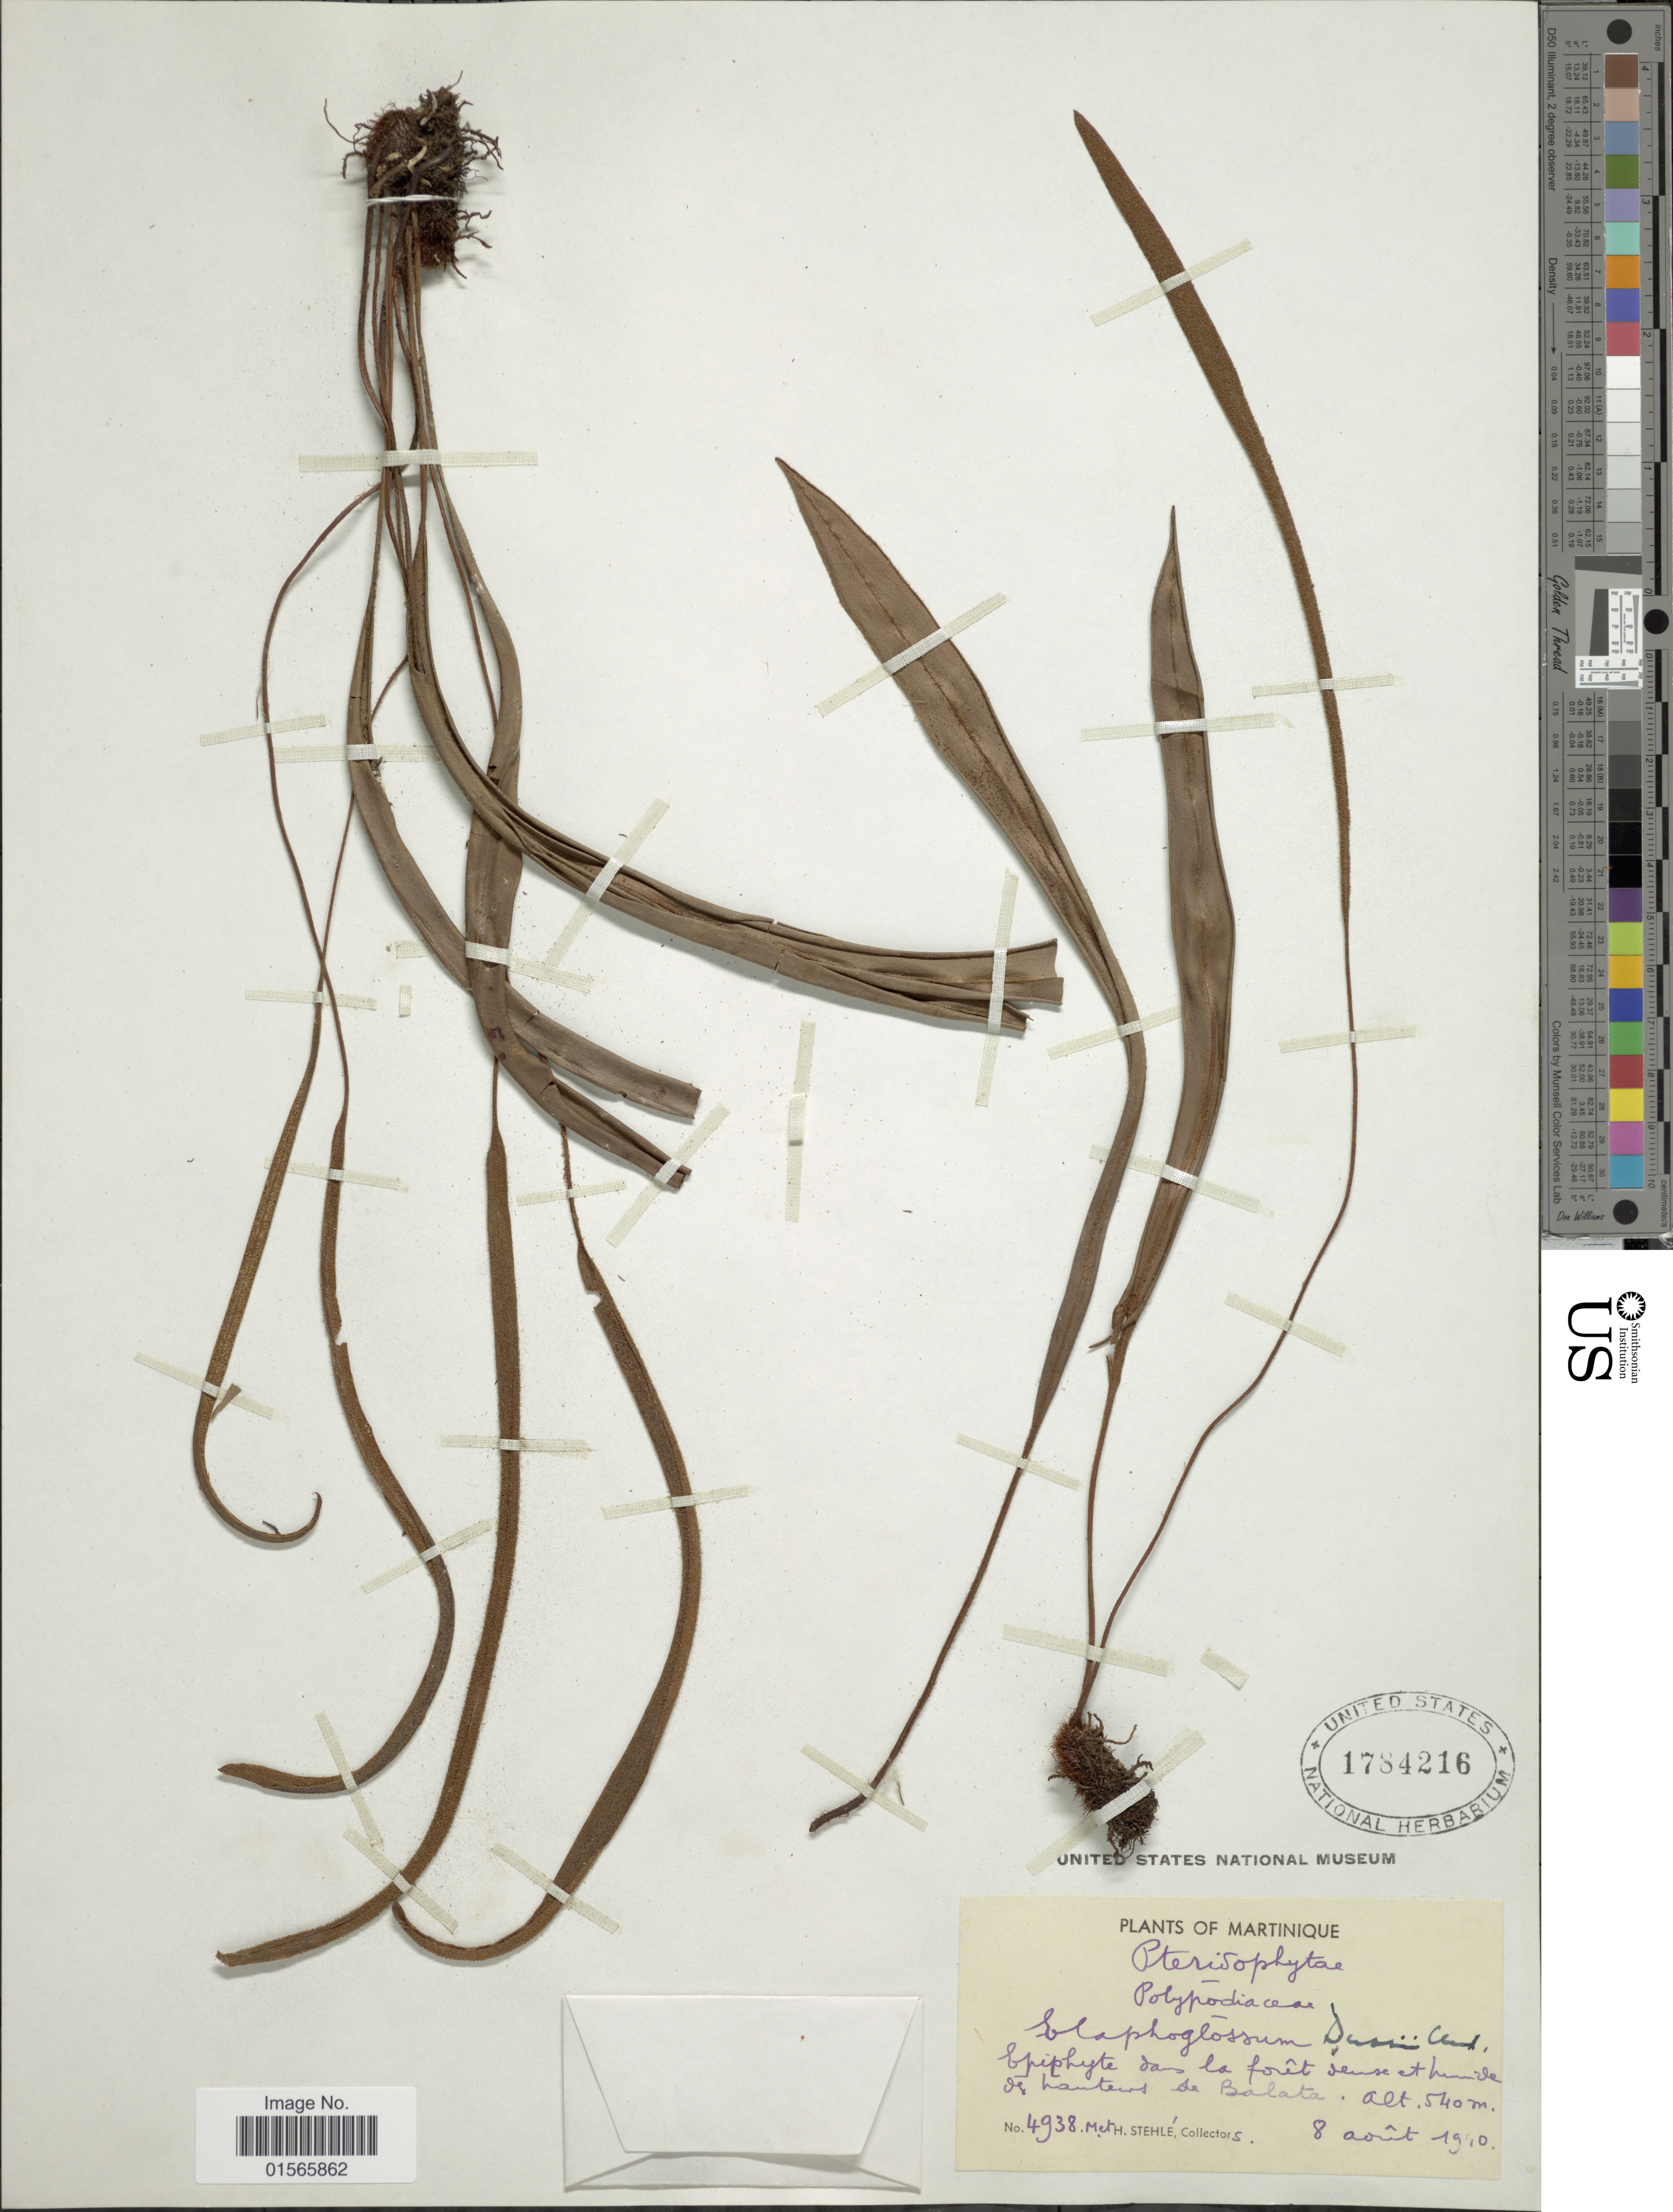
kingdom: Plantae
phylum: Tracheophyta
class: Polypodiopsida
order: Polypodiales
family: Dryopteridaceae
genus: Elaphoglossum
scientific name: Elaphoglossum petiolatum var. dussii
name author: (Underw. ex Maxon) Proctor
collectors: M. Stehlé & H. Stehlé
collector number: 4938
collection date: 1940-08-08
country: Martinique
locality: Epiphyte dans la forêt dense et humide de hautens de Balata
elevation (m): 540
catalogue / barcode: US 1784216